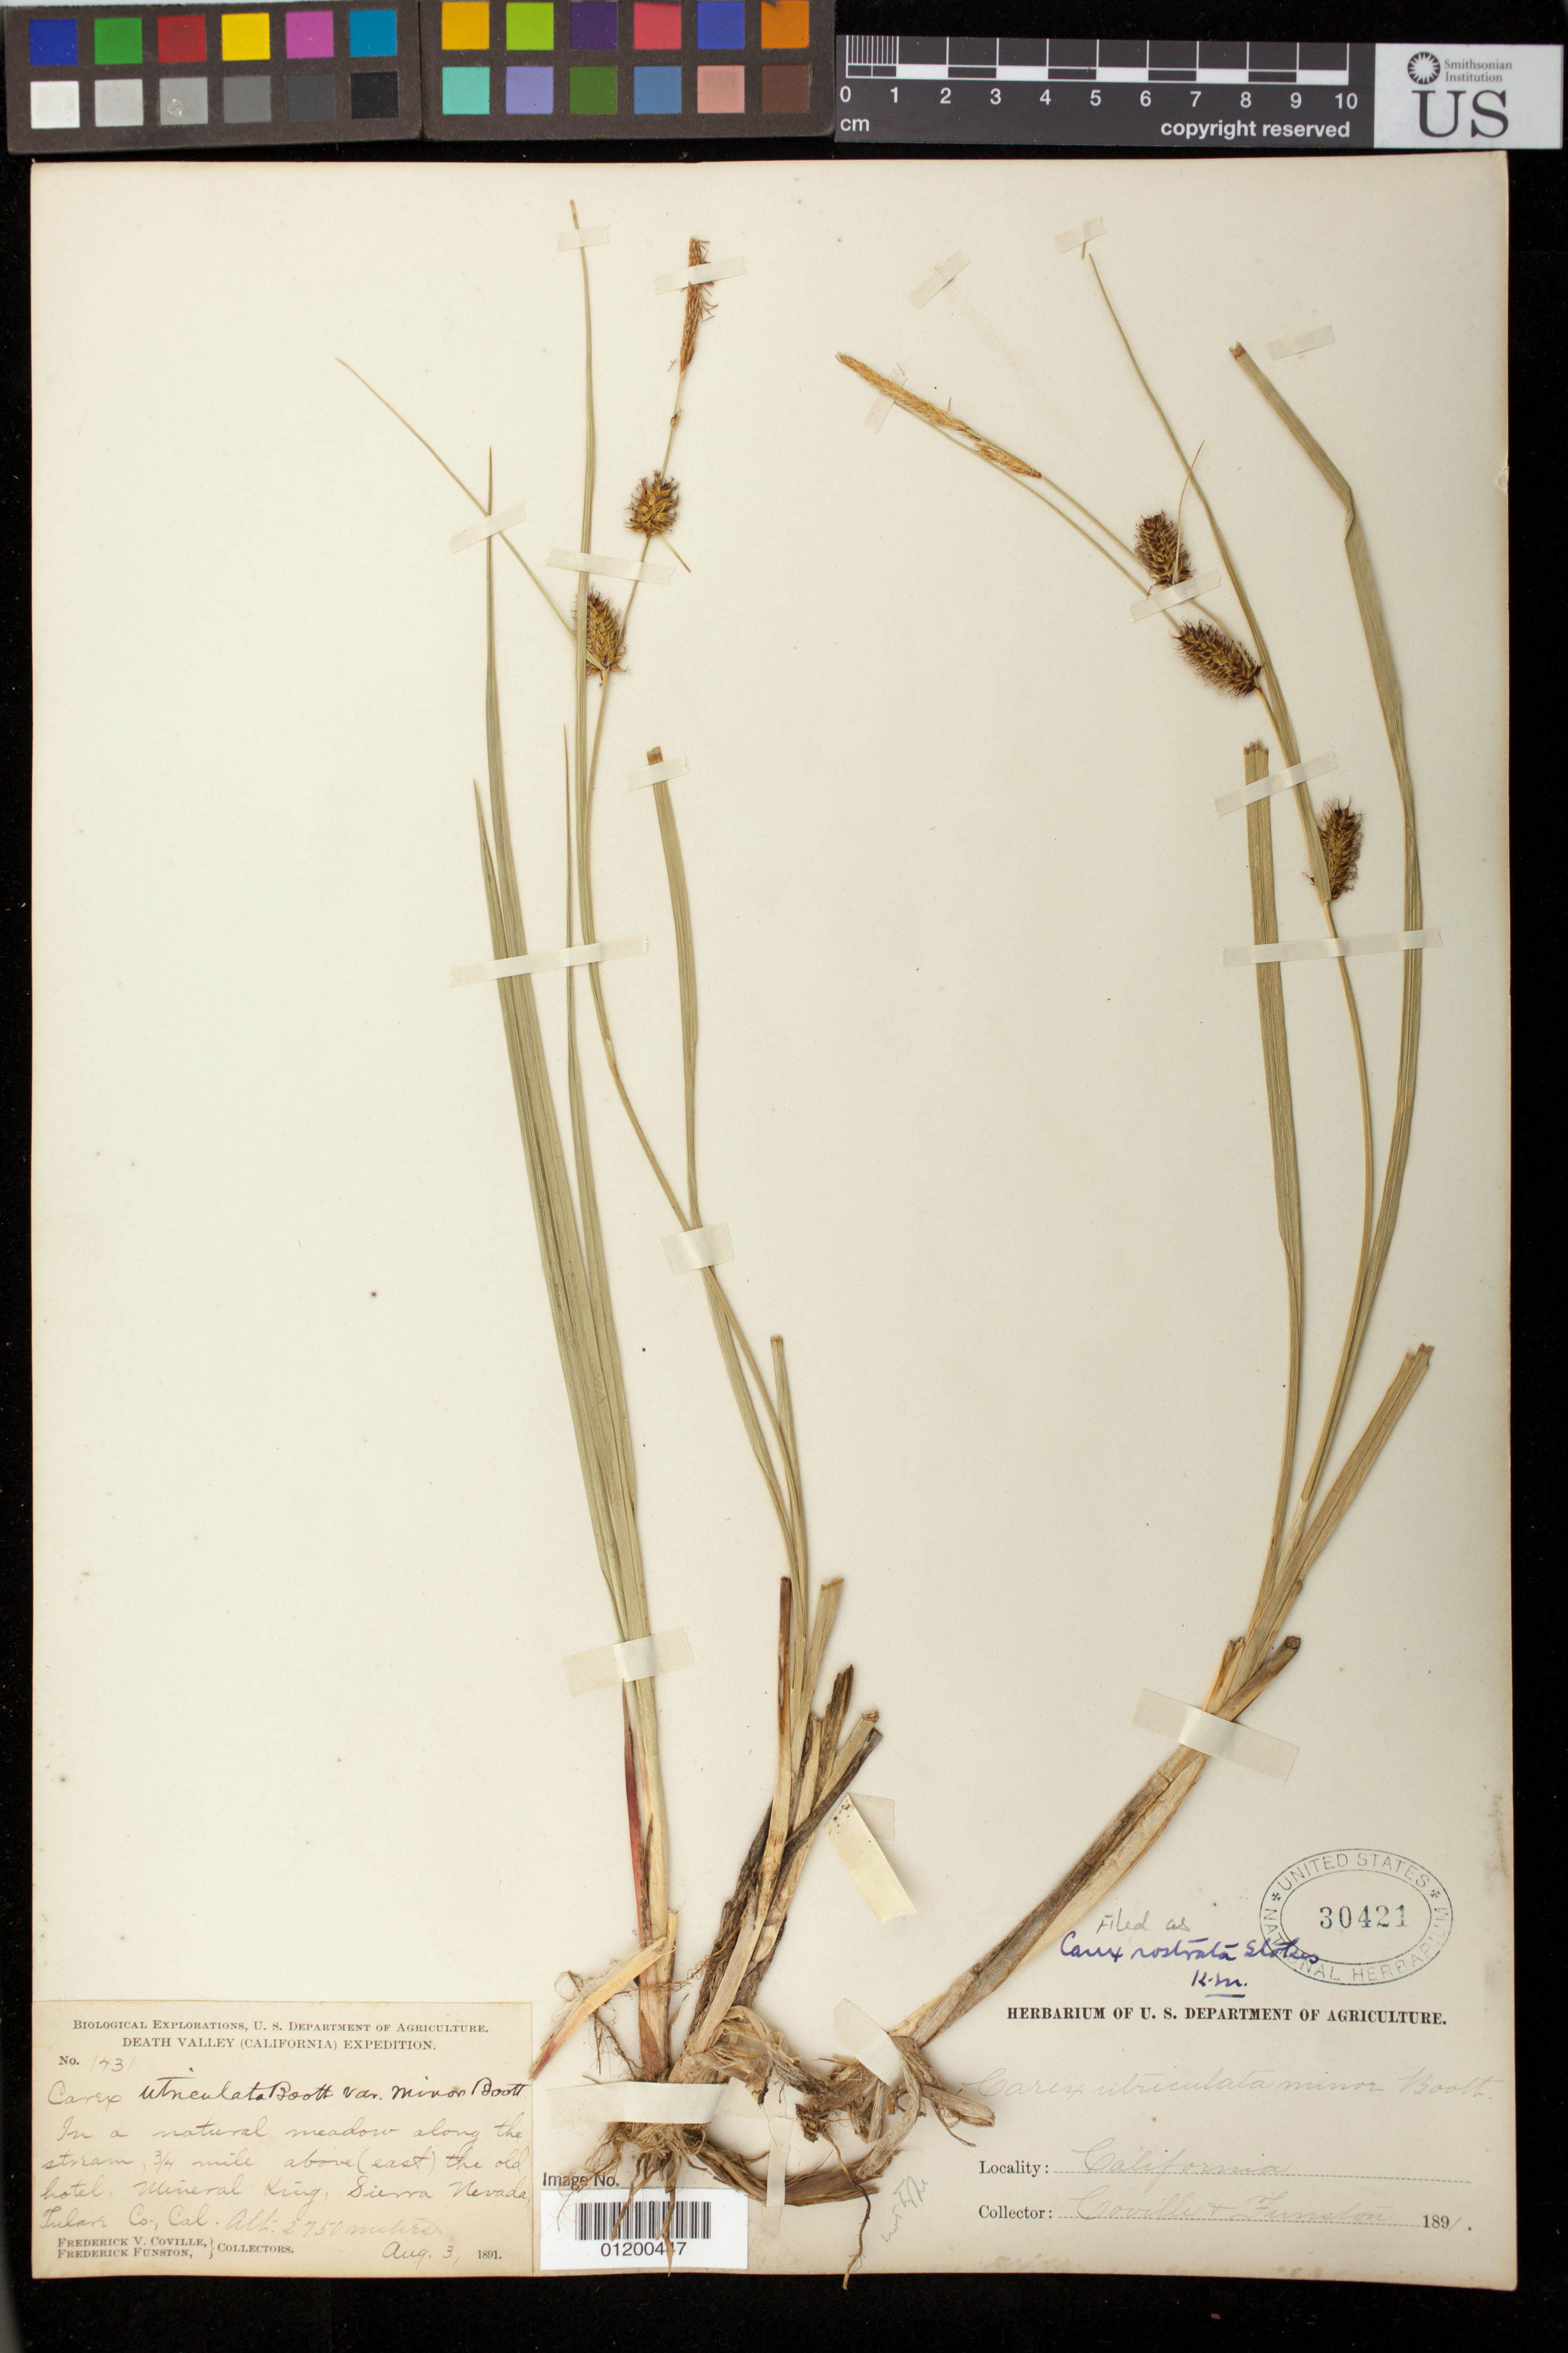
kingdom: Plantae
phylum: Tracheophyta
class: Liliopsida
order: Poales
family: Cyperaceae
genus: Carex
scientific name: Carex rostrata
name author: Stokes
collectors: F. V. Coville & F. Funston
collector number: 1431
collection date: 1891-08-03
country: United States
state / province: California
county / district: Nevada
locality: In a natural meadow along the stream 3/4 mile above (east) the old hotel at Mineral King, Sierrra Nevada Co.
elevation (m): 2750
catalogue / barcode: US 30421